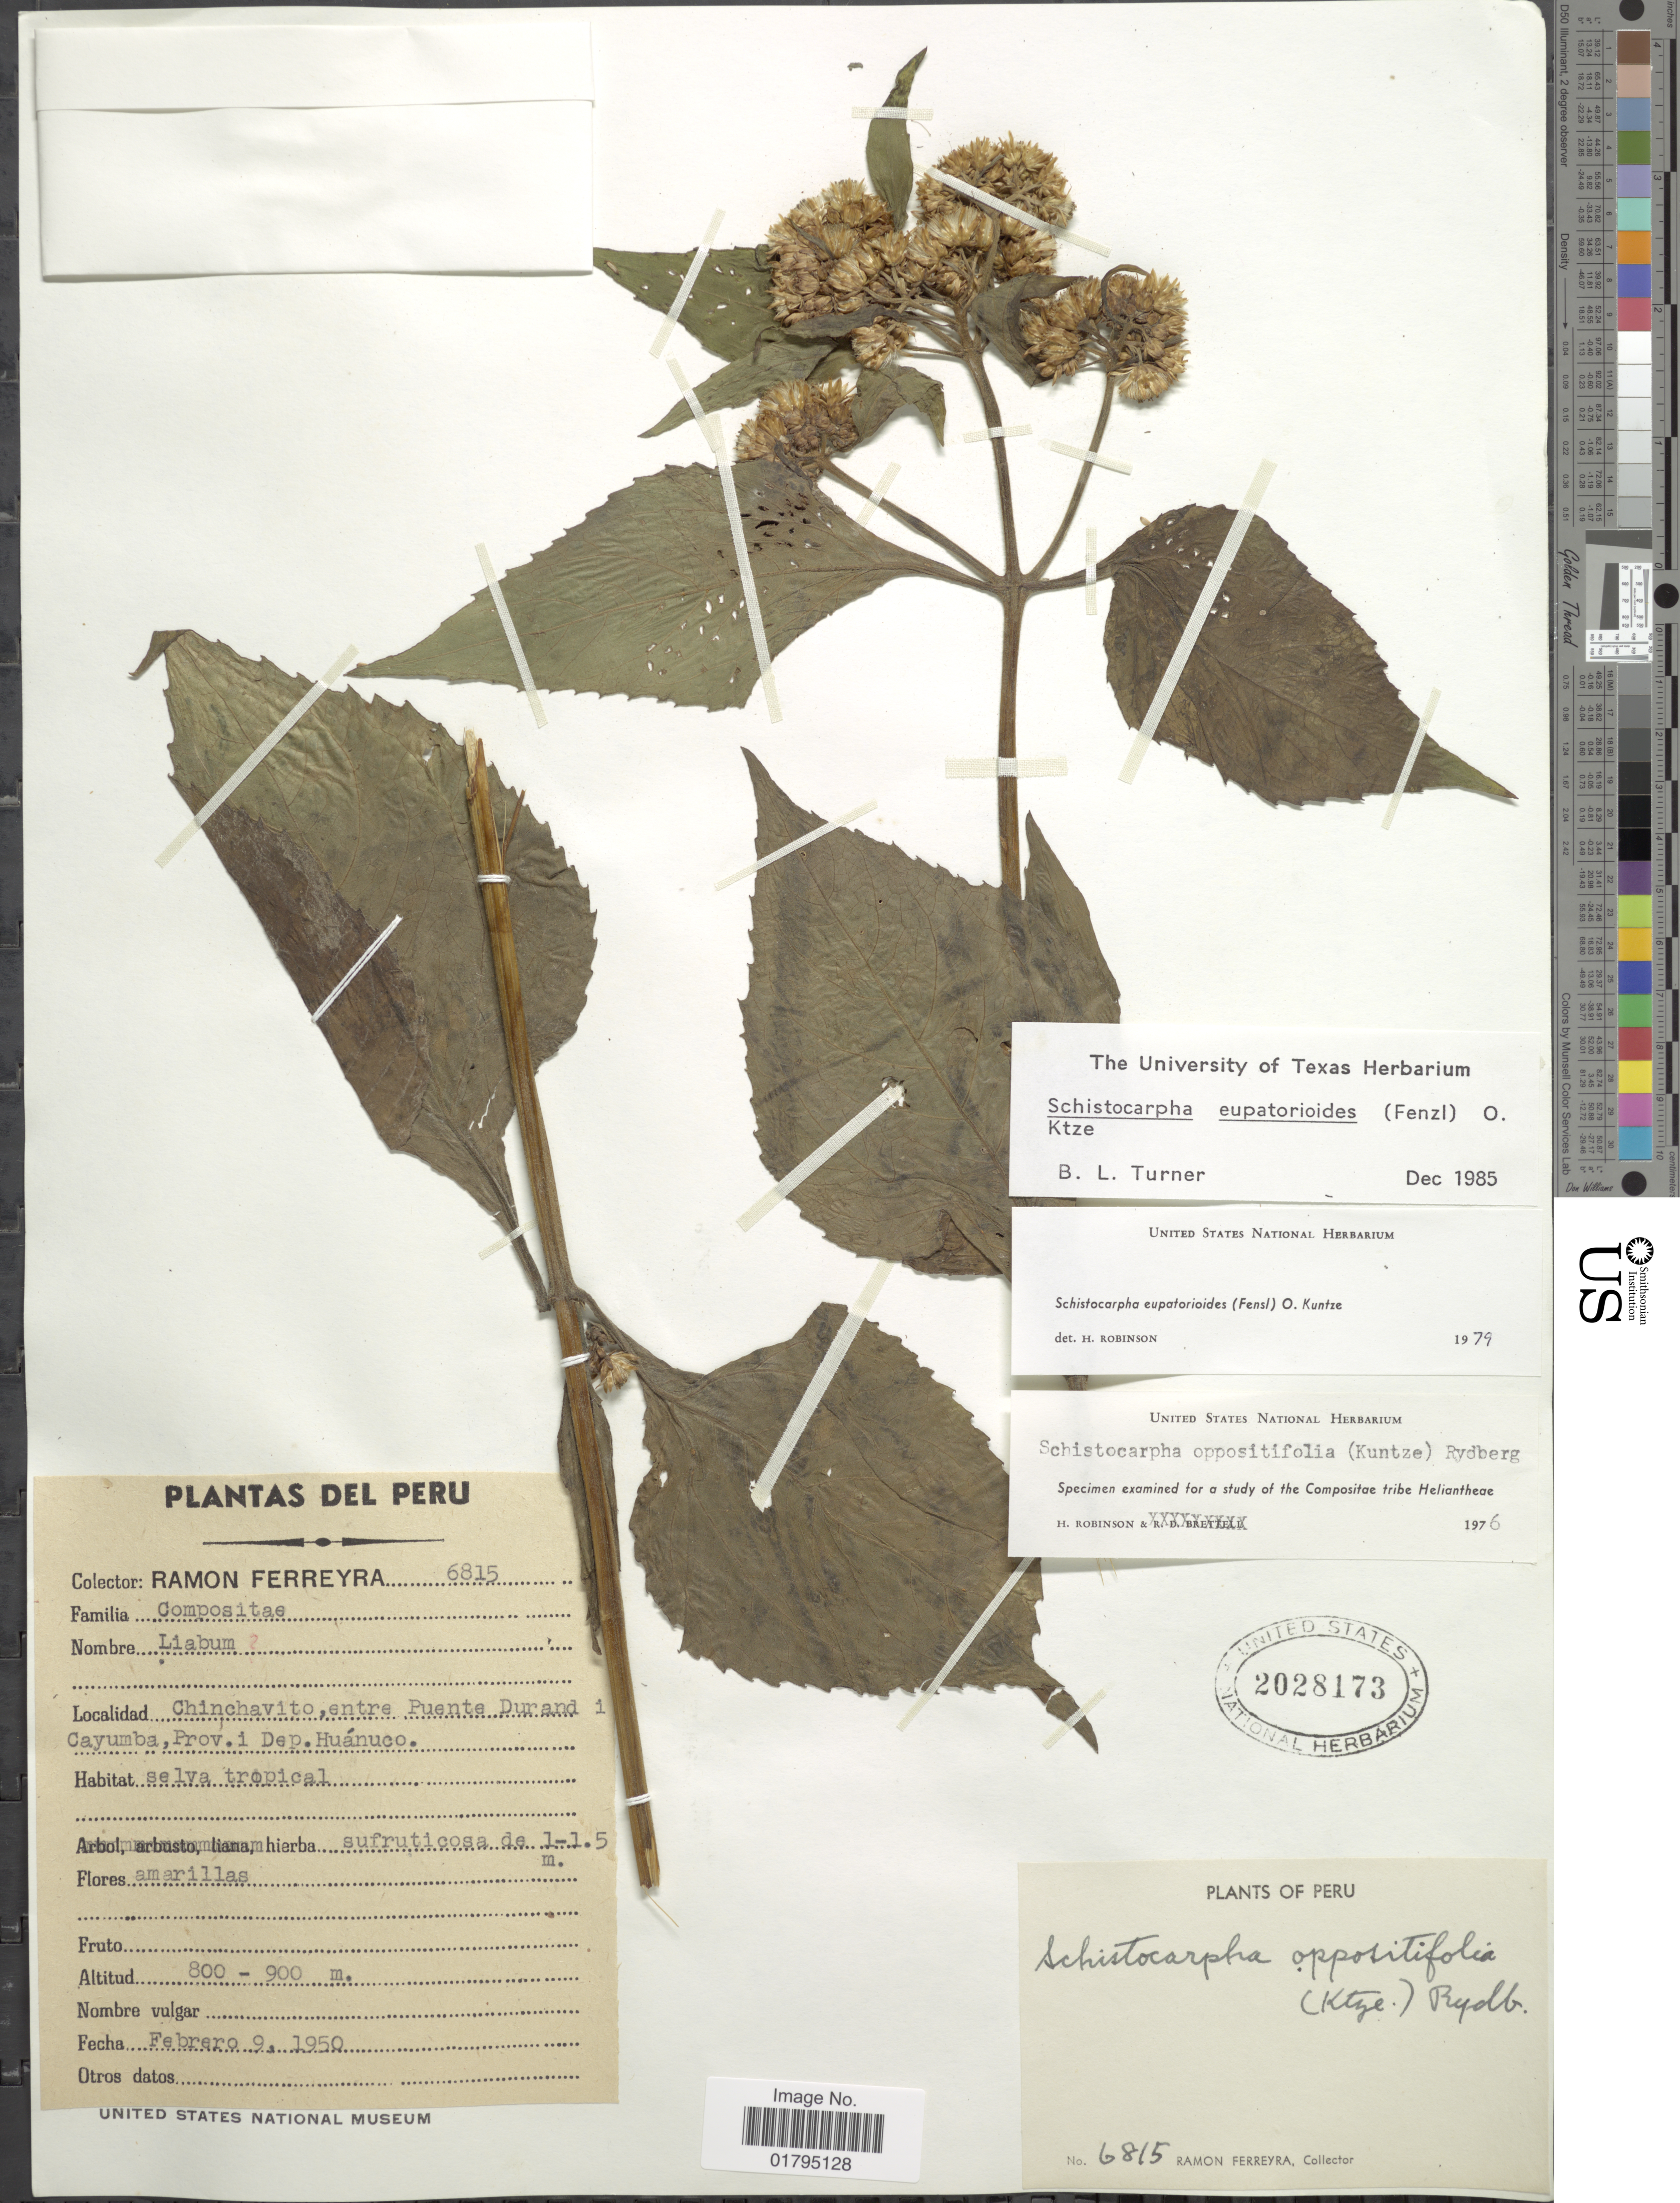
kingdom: Plantae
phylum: Tracheophyta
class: Magnoliopsida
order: Asterales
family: Asteraceae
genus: Schistocarpha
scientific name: Schistocarpha eupatorioides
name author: (Fenzl) Kuntze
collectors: R. A. Ferreyra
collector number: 6815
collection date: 1950-02-09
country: Peru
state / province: Huánuco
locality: Chinchavito, entre Puente Durand Cayumba, Prov. i Dep. Huanuco.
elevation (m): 800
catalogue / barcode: US 2028173